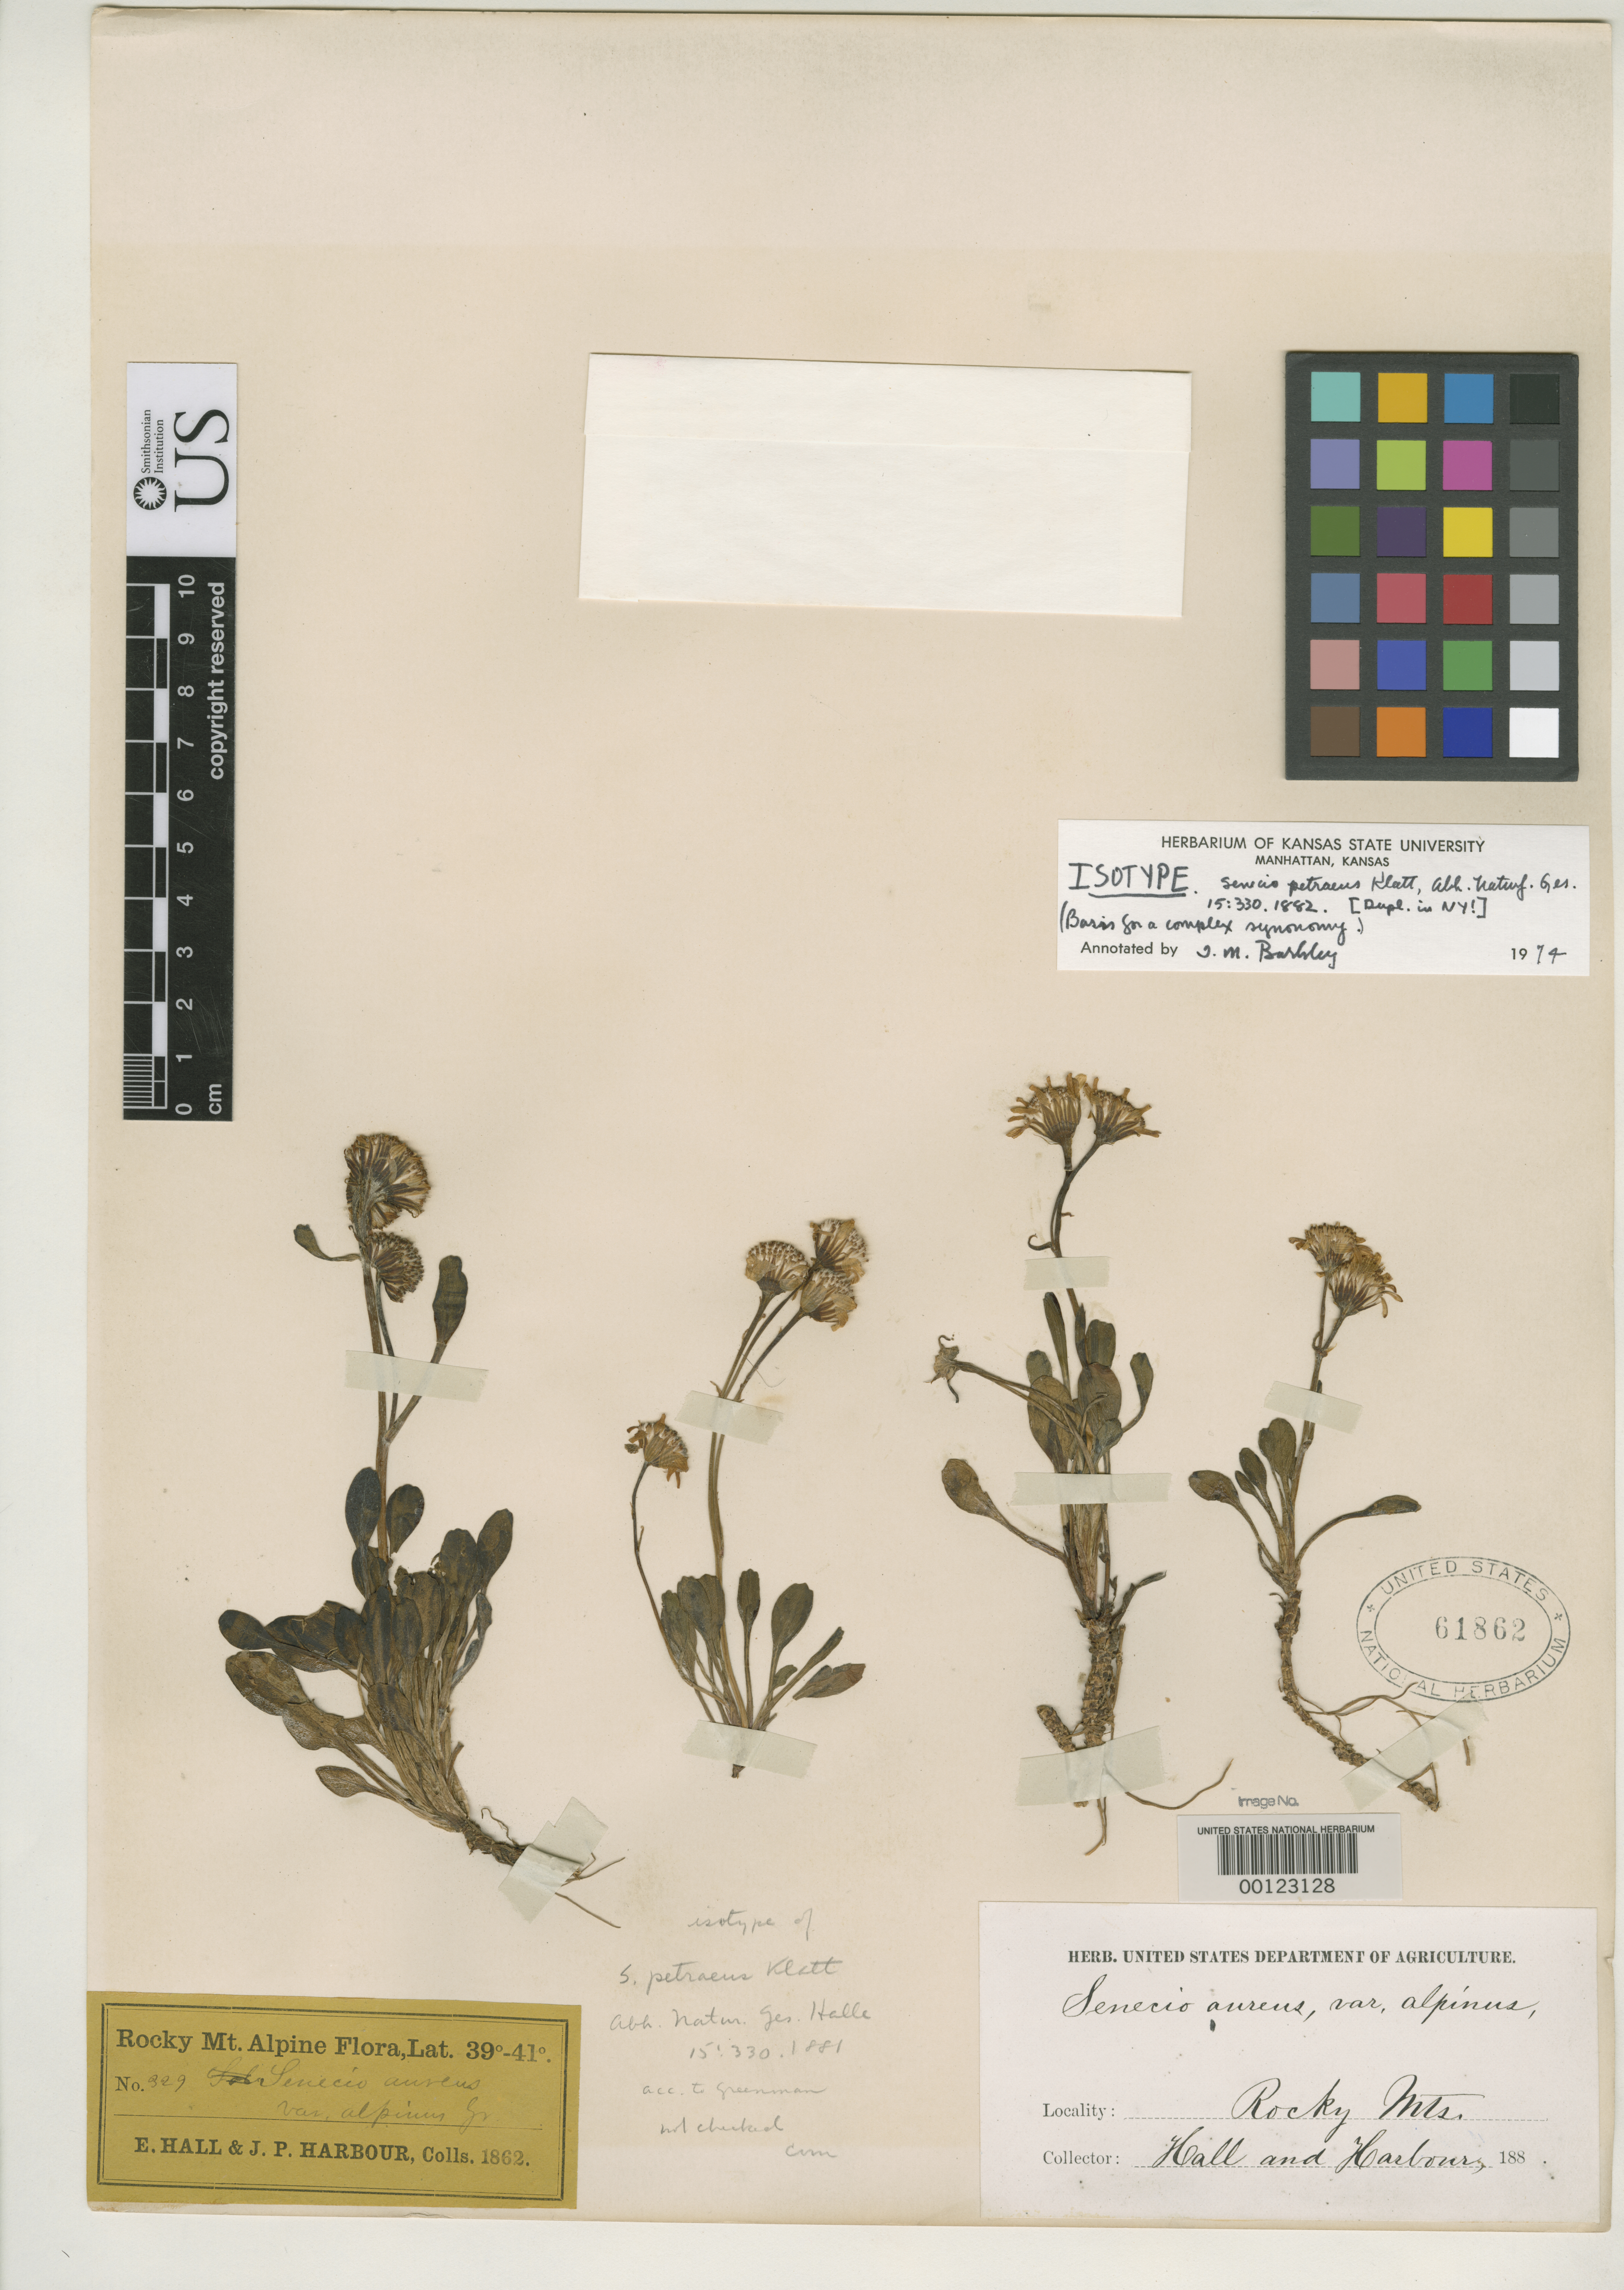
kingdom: Plantae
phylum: Tracheophyta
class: Magnoliopsida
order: Asterales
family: Asteraceae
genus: Senecio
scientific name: Senecio petraeus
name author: Klatt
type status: Isotype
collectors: E. Hall & J. Harbour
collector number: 329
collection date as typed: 1862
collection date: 1862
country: United States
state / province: Colorado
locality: Rocky Mts.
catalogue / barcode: US 61862